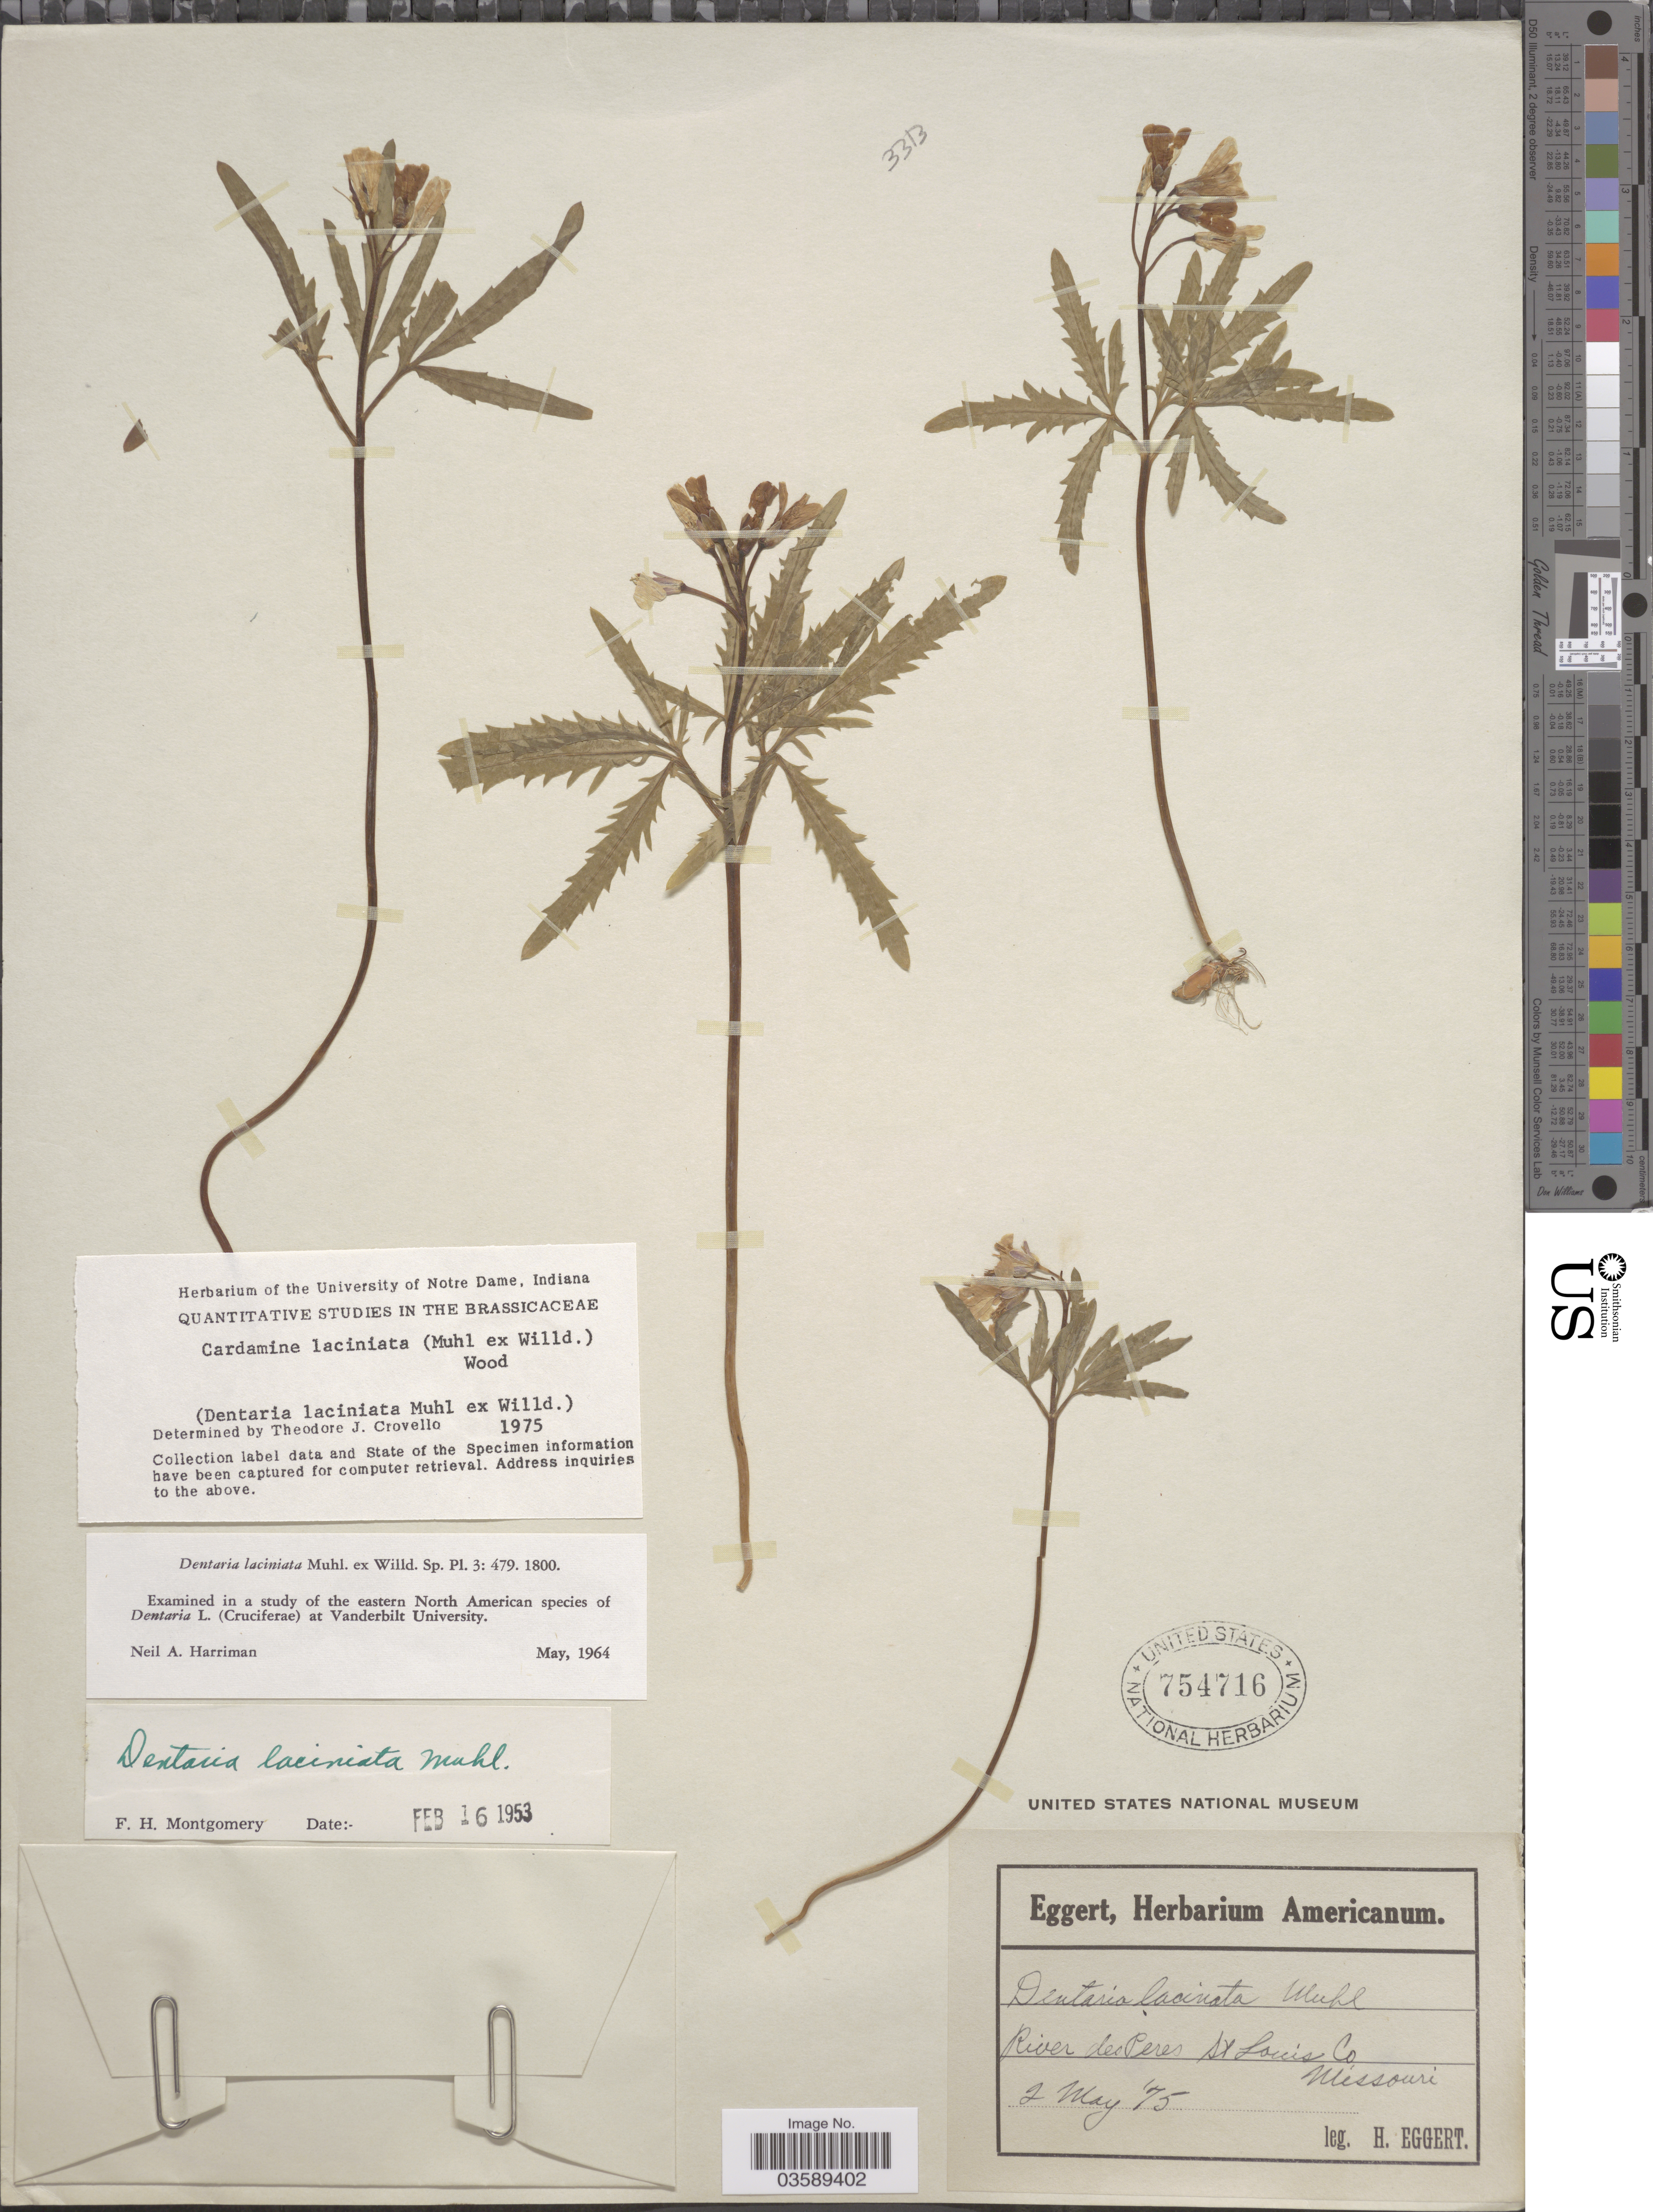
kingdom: Plantae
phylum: Tracheophyta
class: Magnoliopsida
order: Brassicales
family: Brassicaceae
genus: Cardamine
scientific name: Cardamine laciniata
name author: (Hook.) Steud.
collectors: H. Eggert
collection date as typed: Transcribed d/m/y: 2/5/75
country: United States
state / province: Missouri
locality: River des Peres St Louis Co.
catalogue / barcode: US 754716